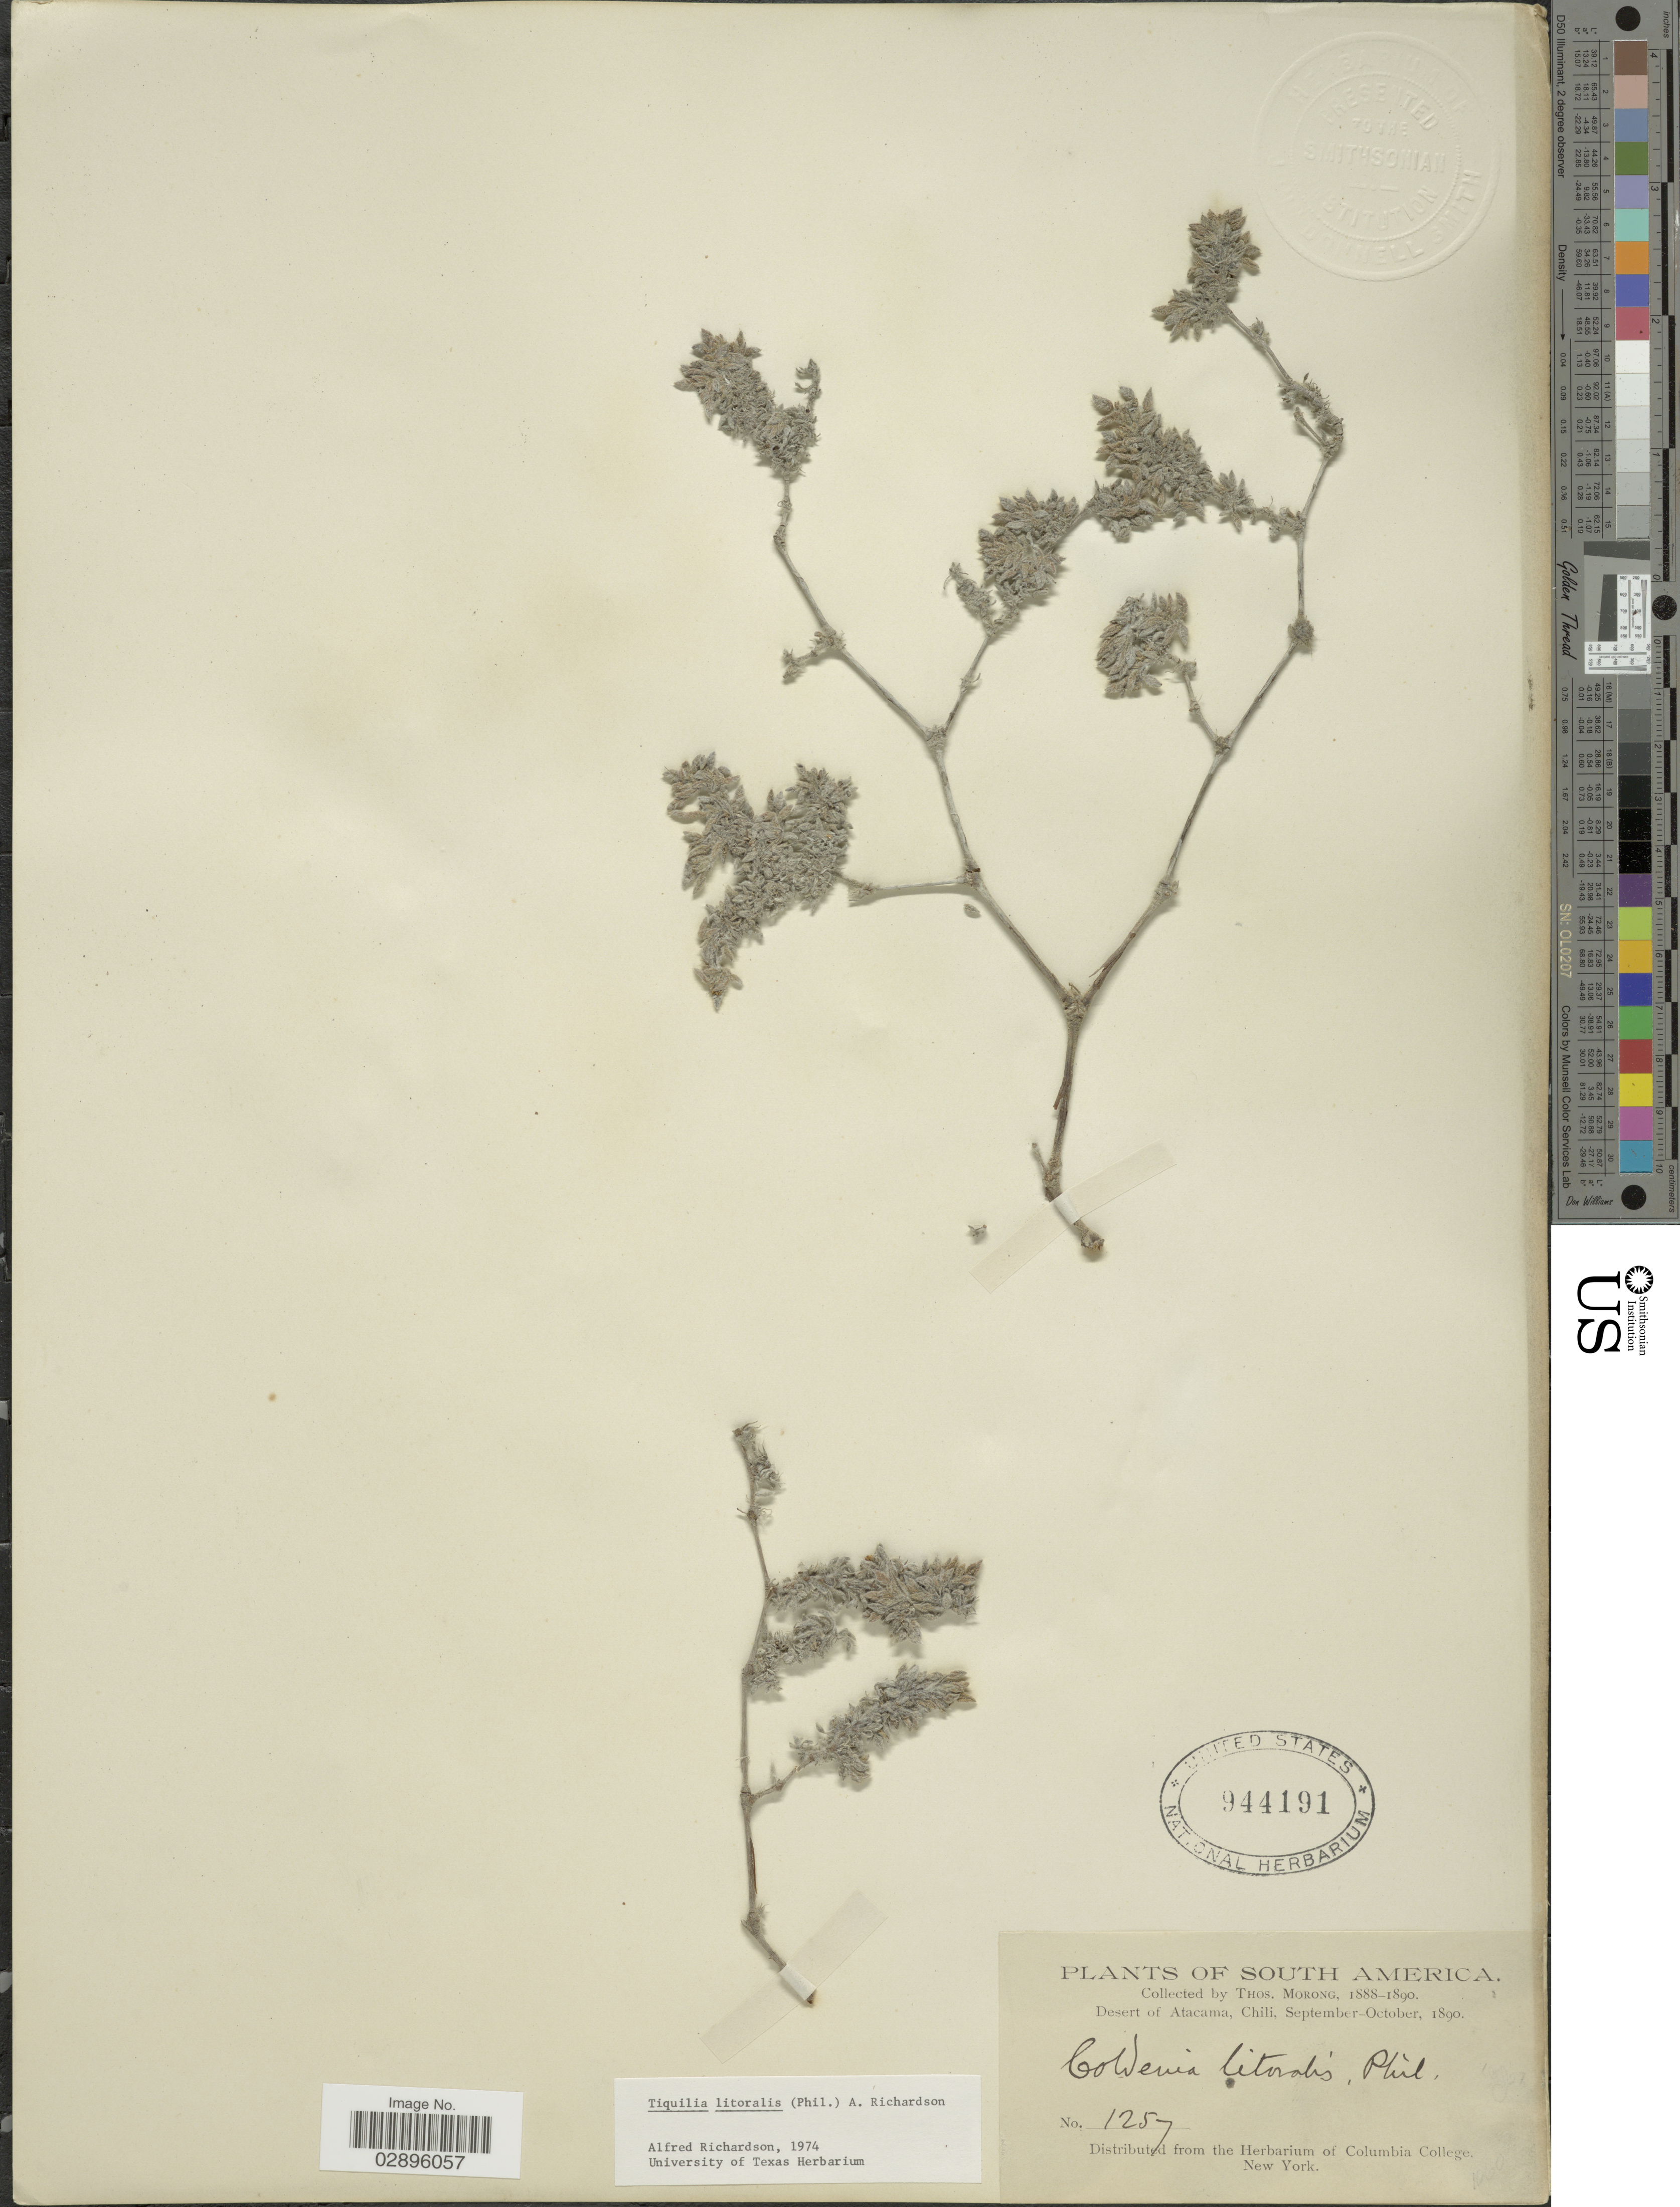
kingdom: Plantae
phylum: Tracheophyta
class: Magnoliopsida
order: Boraginales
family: Ehretiaceae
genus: Tiquilia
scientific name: Tiquilia litoralis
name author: (Phil.) A.T. Richardson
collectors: ex herb. T. Morong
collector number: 1257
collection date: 1890-09/1890-10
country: Chile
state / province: Atacama (III)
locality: Desert of Atacama.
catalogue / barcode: US 944191